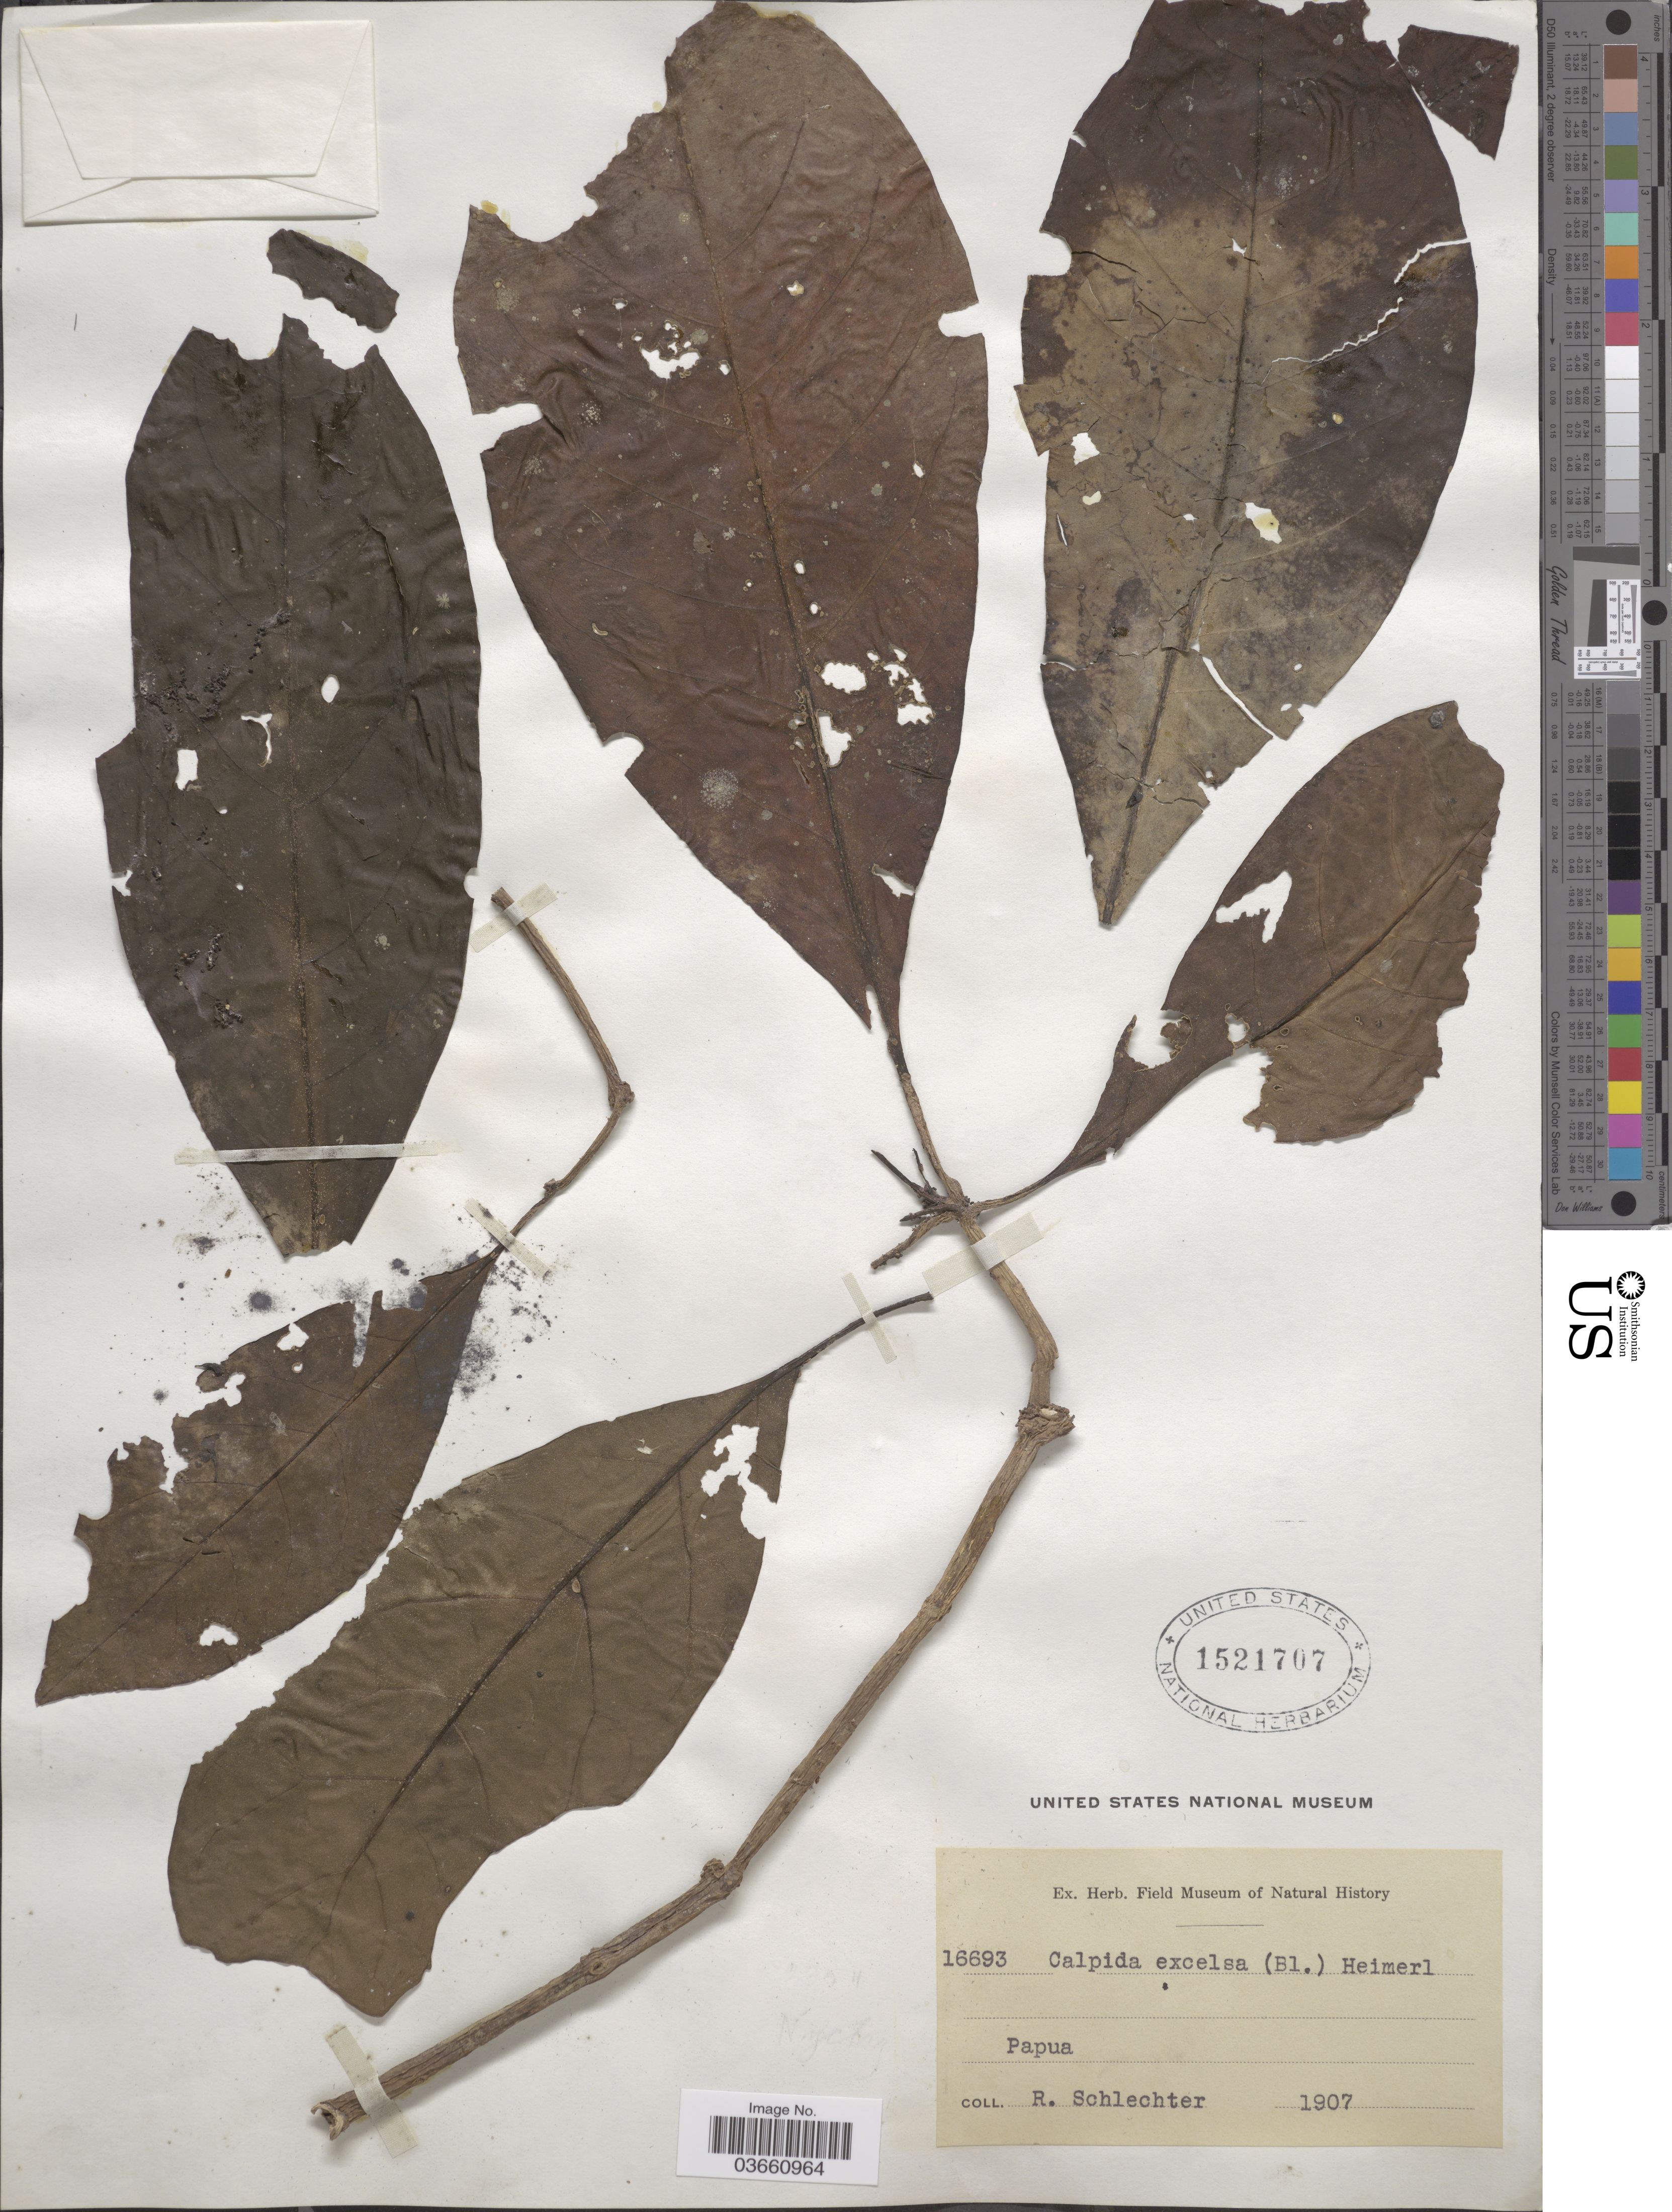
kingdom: Plantae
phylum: Tracheophyta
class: Magnoliopsida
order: Caryophyllales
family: Nyctaginaceae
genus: Ceodes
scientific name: Ceodes umbellifera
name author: J.R. Forst. & G. Forst.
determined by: Wagner, W. L., (BOT), Smithsonian Institution - National Museum of Natural History (UNITED STATES)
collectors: F. R. R. Schlechter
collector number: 16693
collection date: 1907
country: Papua New Guinea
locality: Papua.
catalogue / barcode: US 1521707